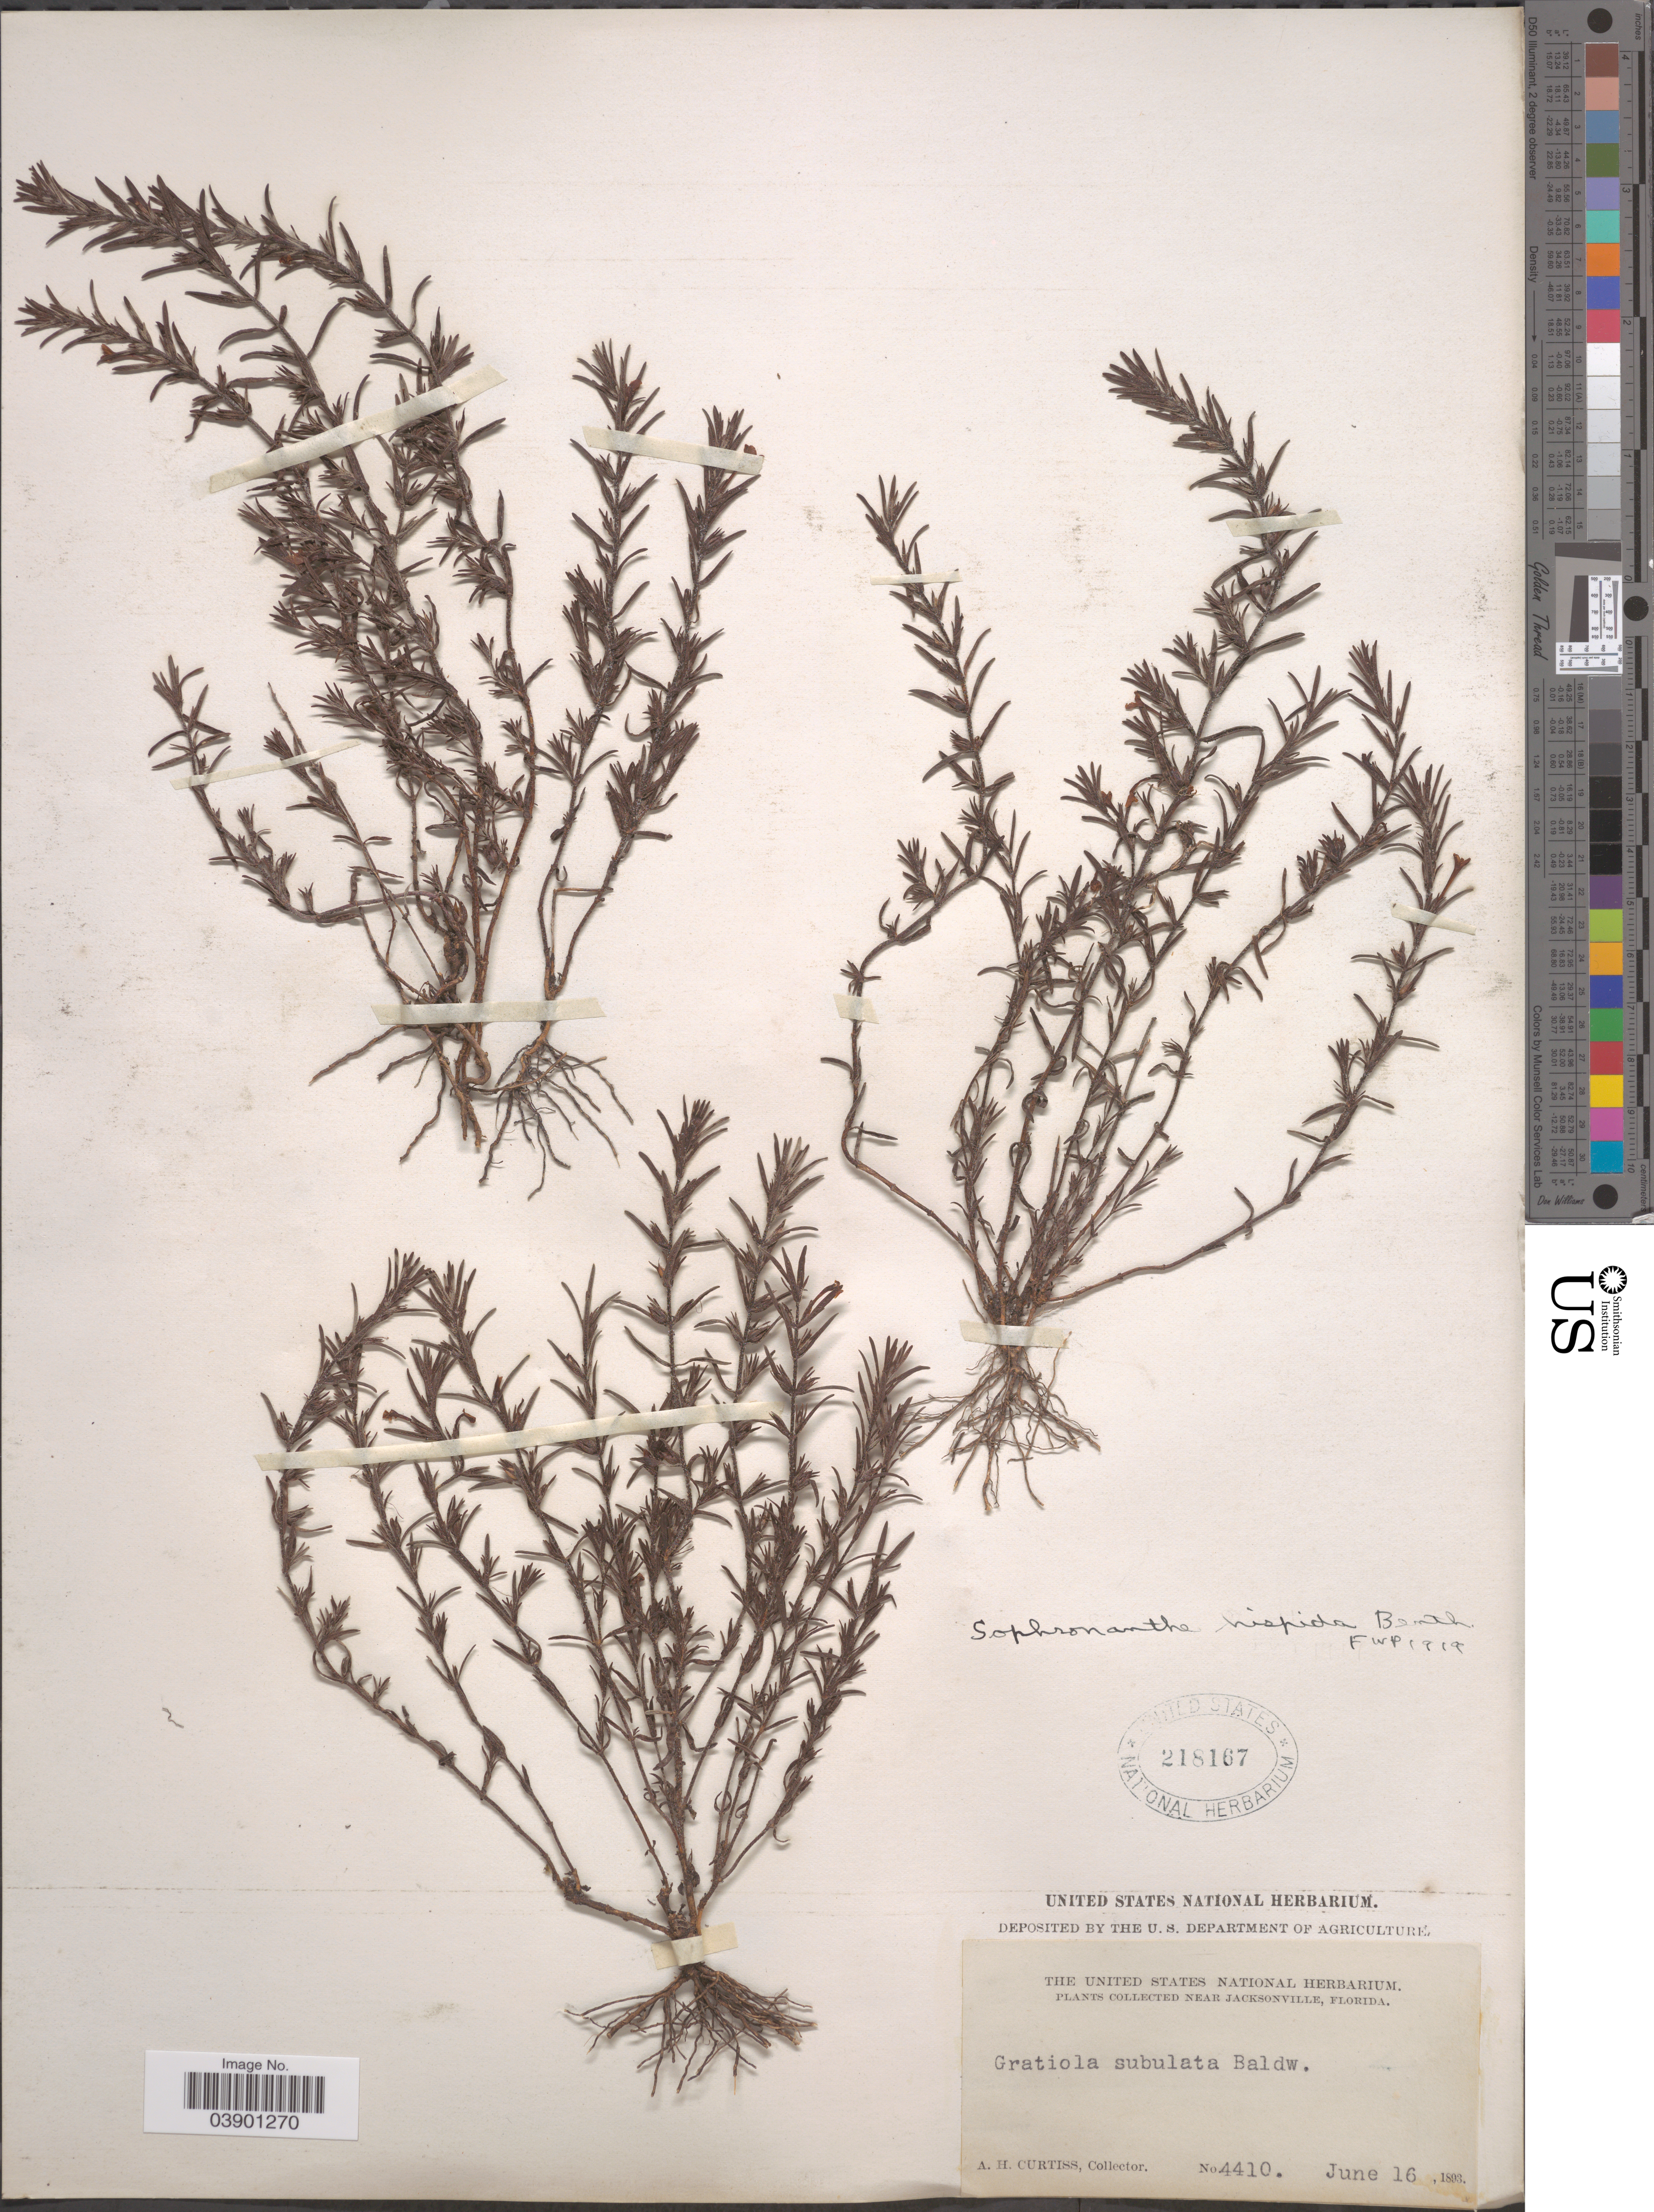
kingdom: Plantae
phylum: Tracheophyta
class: Magnoliopsida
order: Lamiales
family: Plantaginaceae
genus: Sophronanthe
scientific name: Sophronanthe hispida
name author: Benth. ex Lindl.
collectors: A. H. Curtiss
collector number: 4410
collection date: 1893-06-16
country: United States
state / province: Florida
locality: Near Jacksonville.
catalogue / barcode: US 218167